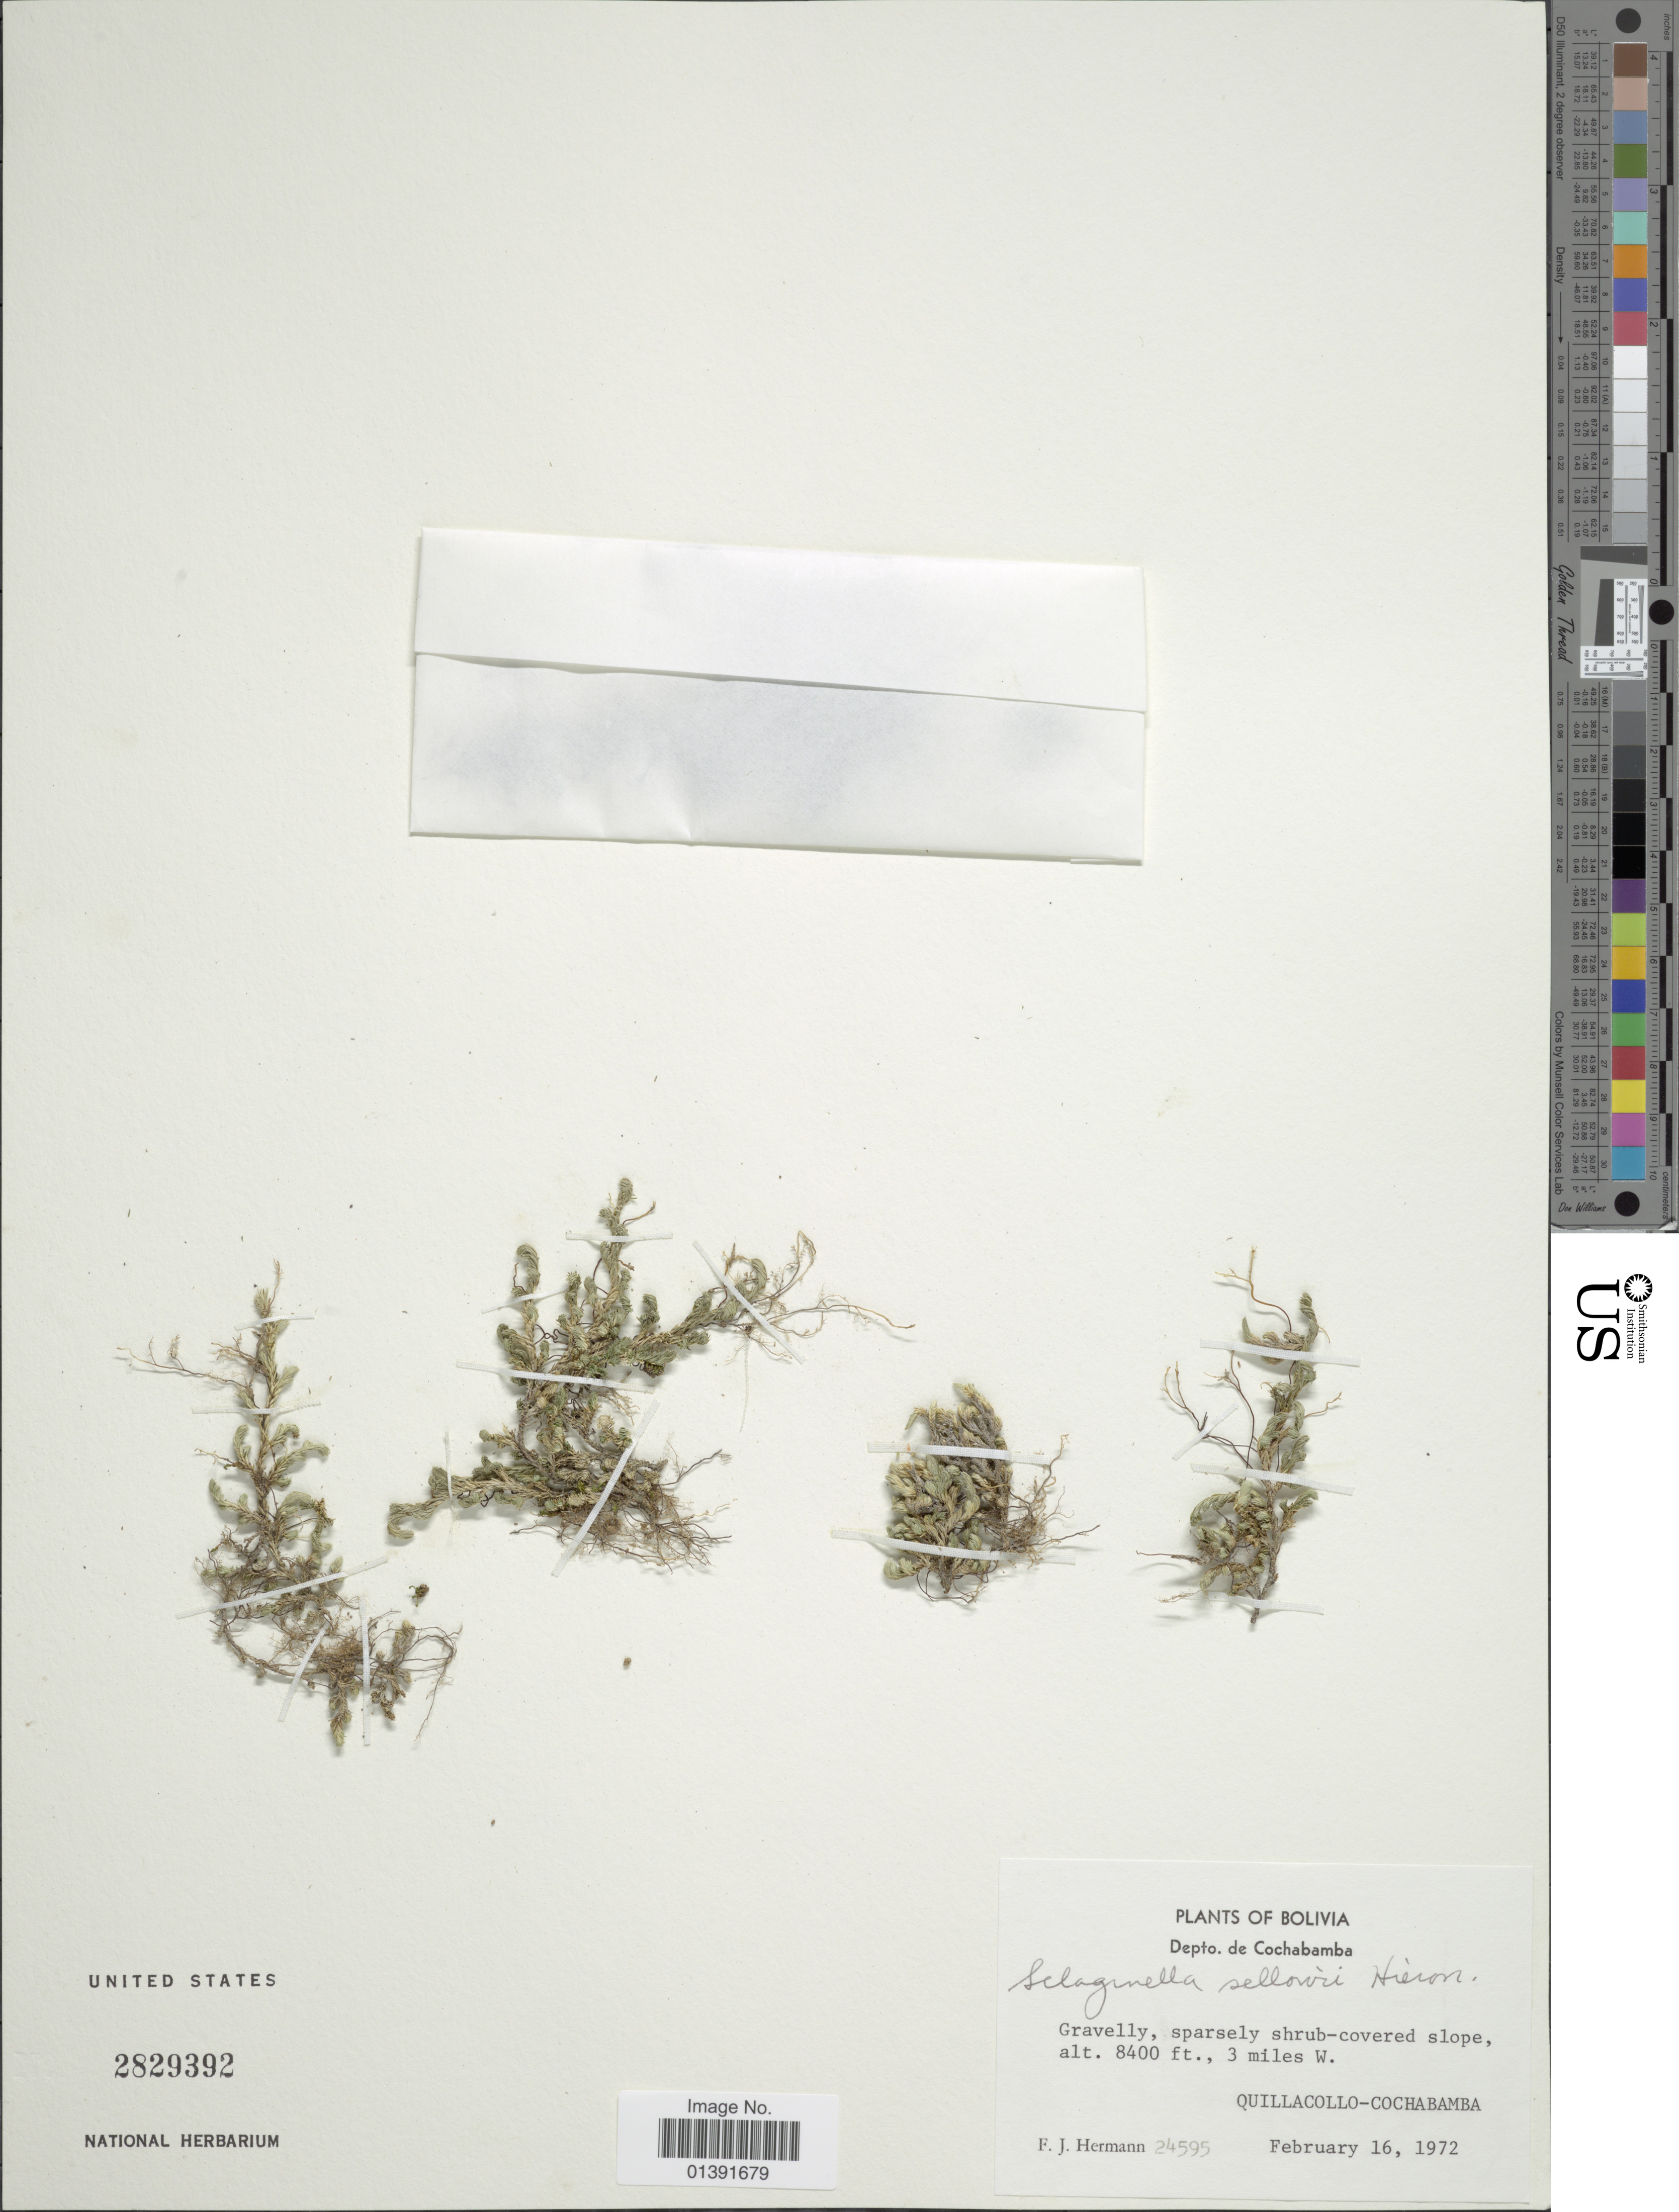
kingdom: Plantae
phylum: Tracheophyta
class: Lycopodiopsida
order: Selaginellales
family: Selaginellaceae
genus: Selaginella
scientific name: Selaginella sellowii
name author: Hieron.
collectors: F. J. Hermann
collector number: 24595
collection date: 1972-02-16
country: Bolivia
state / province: Cochabamba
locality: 3 miles W. Quillacollo-cochabamba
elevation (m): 2560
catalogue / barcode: US 2829392